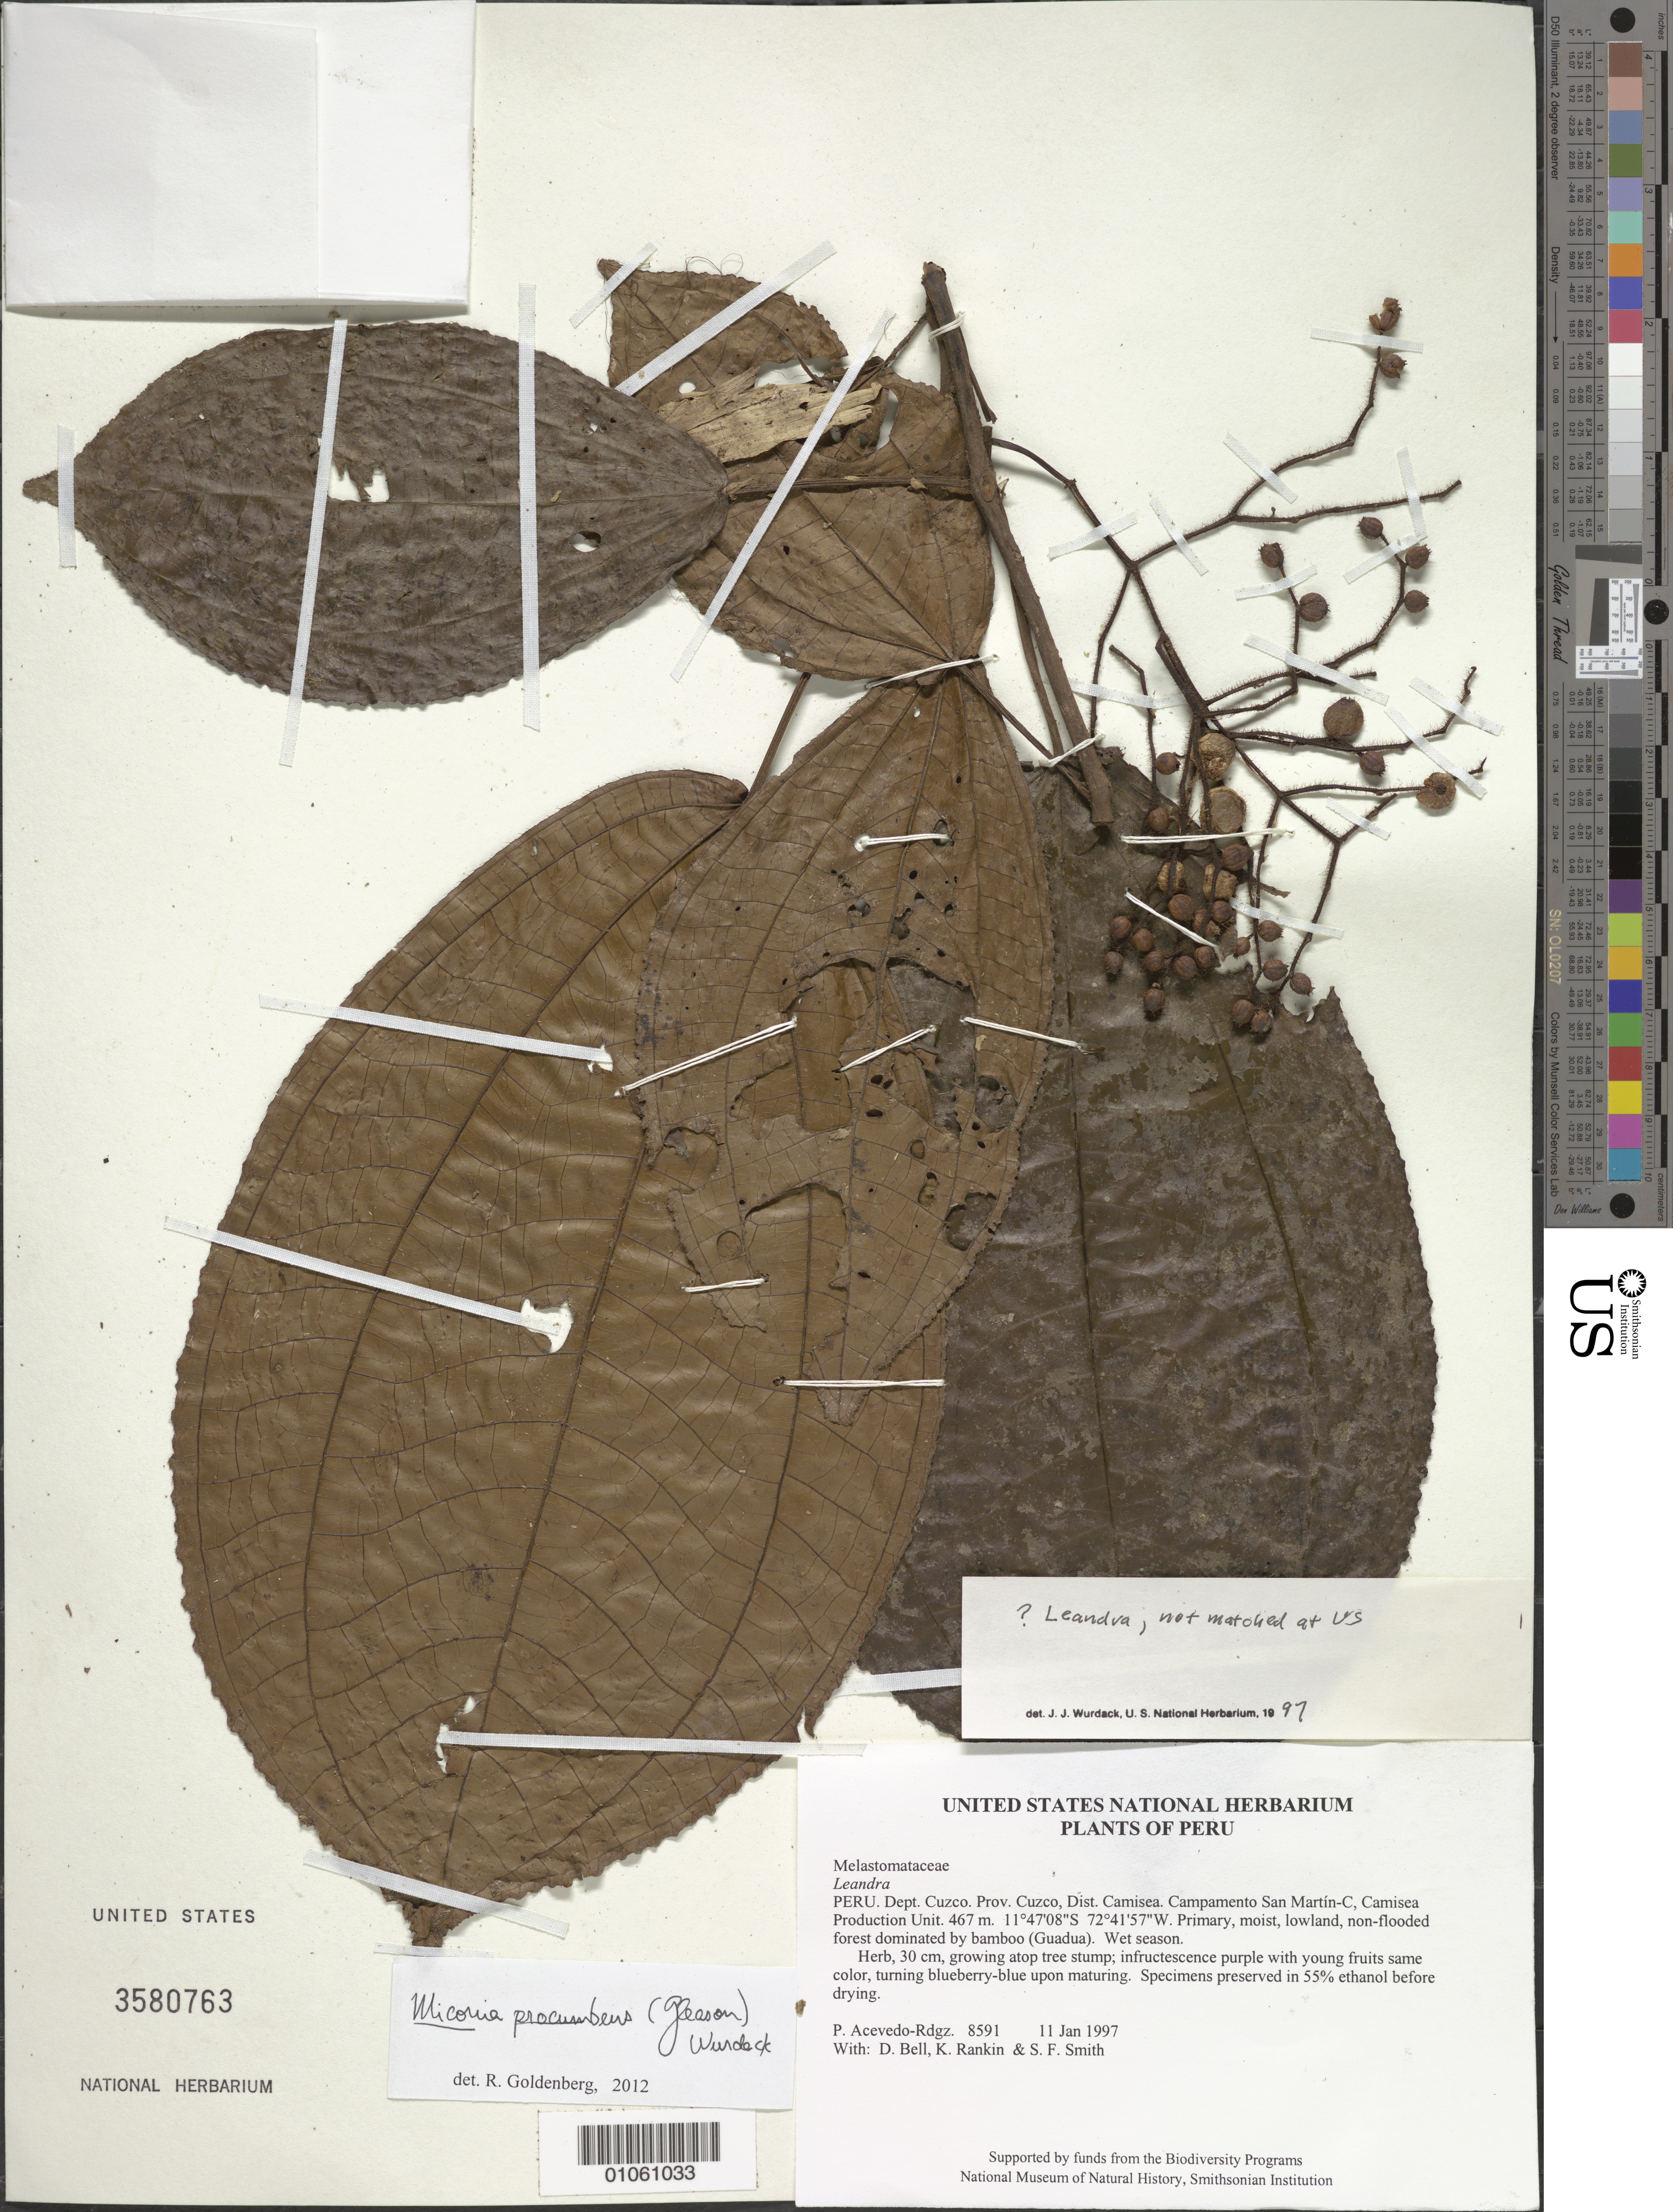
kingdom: Plantae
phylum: Tracheophyta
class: Magnoliopsida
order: Myrtales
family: Melastomataceae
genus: Miconia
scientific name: Miconia procumbens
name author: (Gleason) Wurdack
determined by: Goldenberg, R.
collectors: P. Acevedo-Rodr., D. A. Bell, K. B. Rankin & S.F. Smith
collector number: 8591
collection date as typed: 11 Jan 1997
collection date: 1997-01-11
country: Peru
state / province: Cusco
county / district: Cusco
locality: Distrito Camisea, Campamento San Martín-C, Camisea Production Unit.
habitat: Primary, moist, lowland, non-flooded forest dominated by bamboo (Guadua). Wet season.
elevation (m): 467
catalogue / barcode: US 3580763